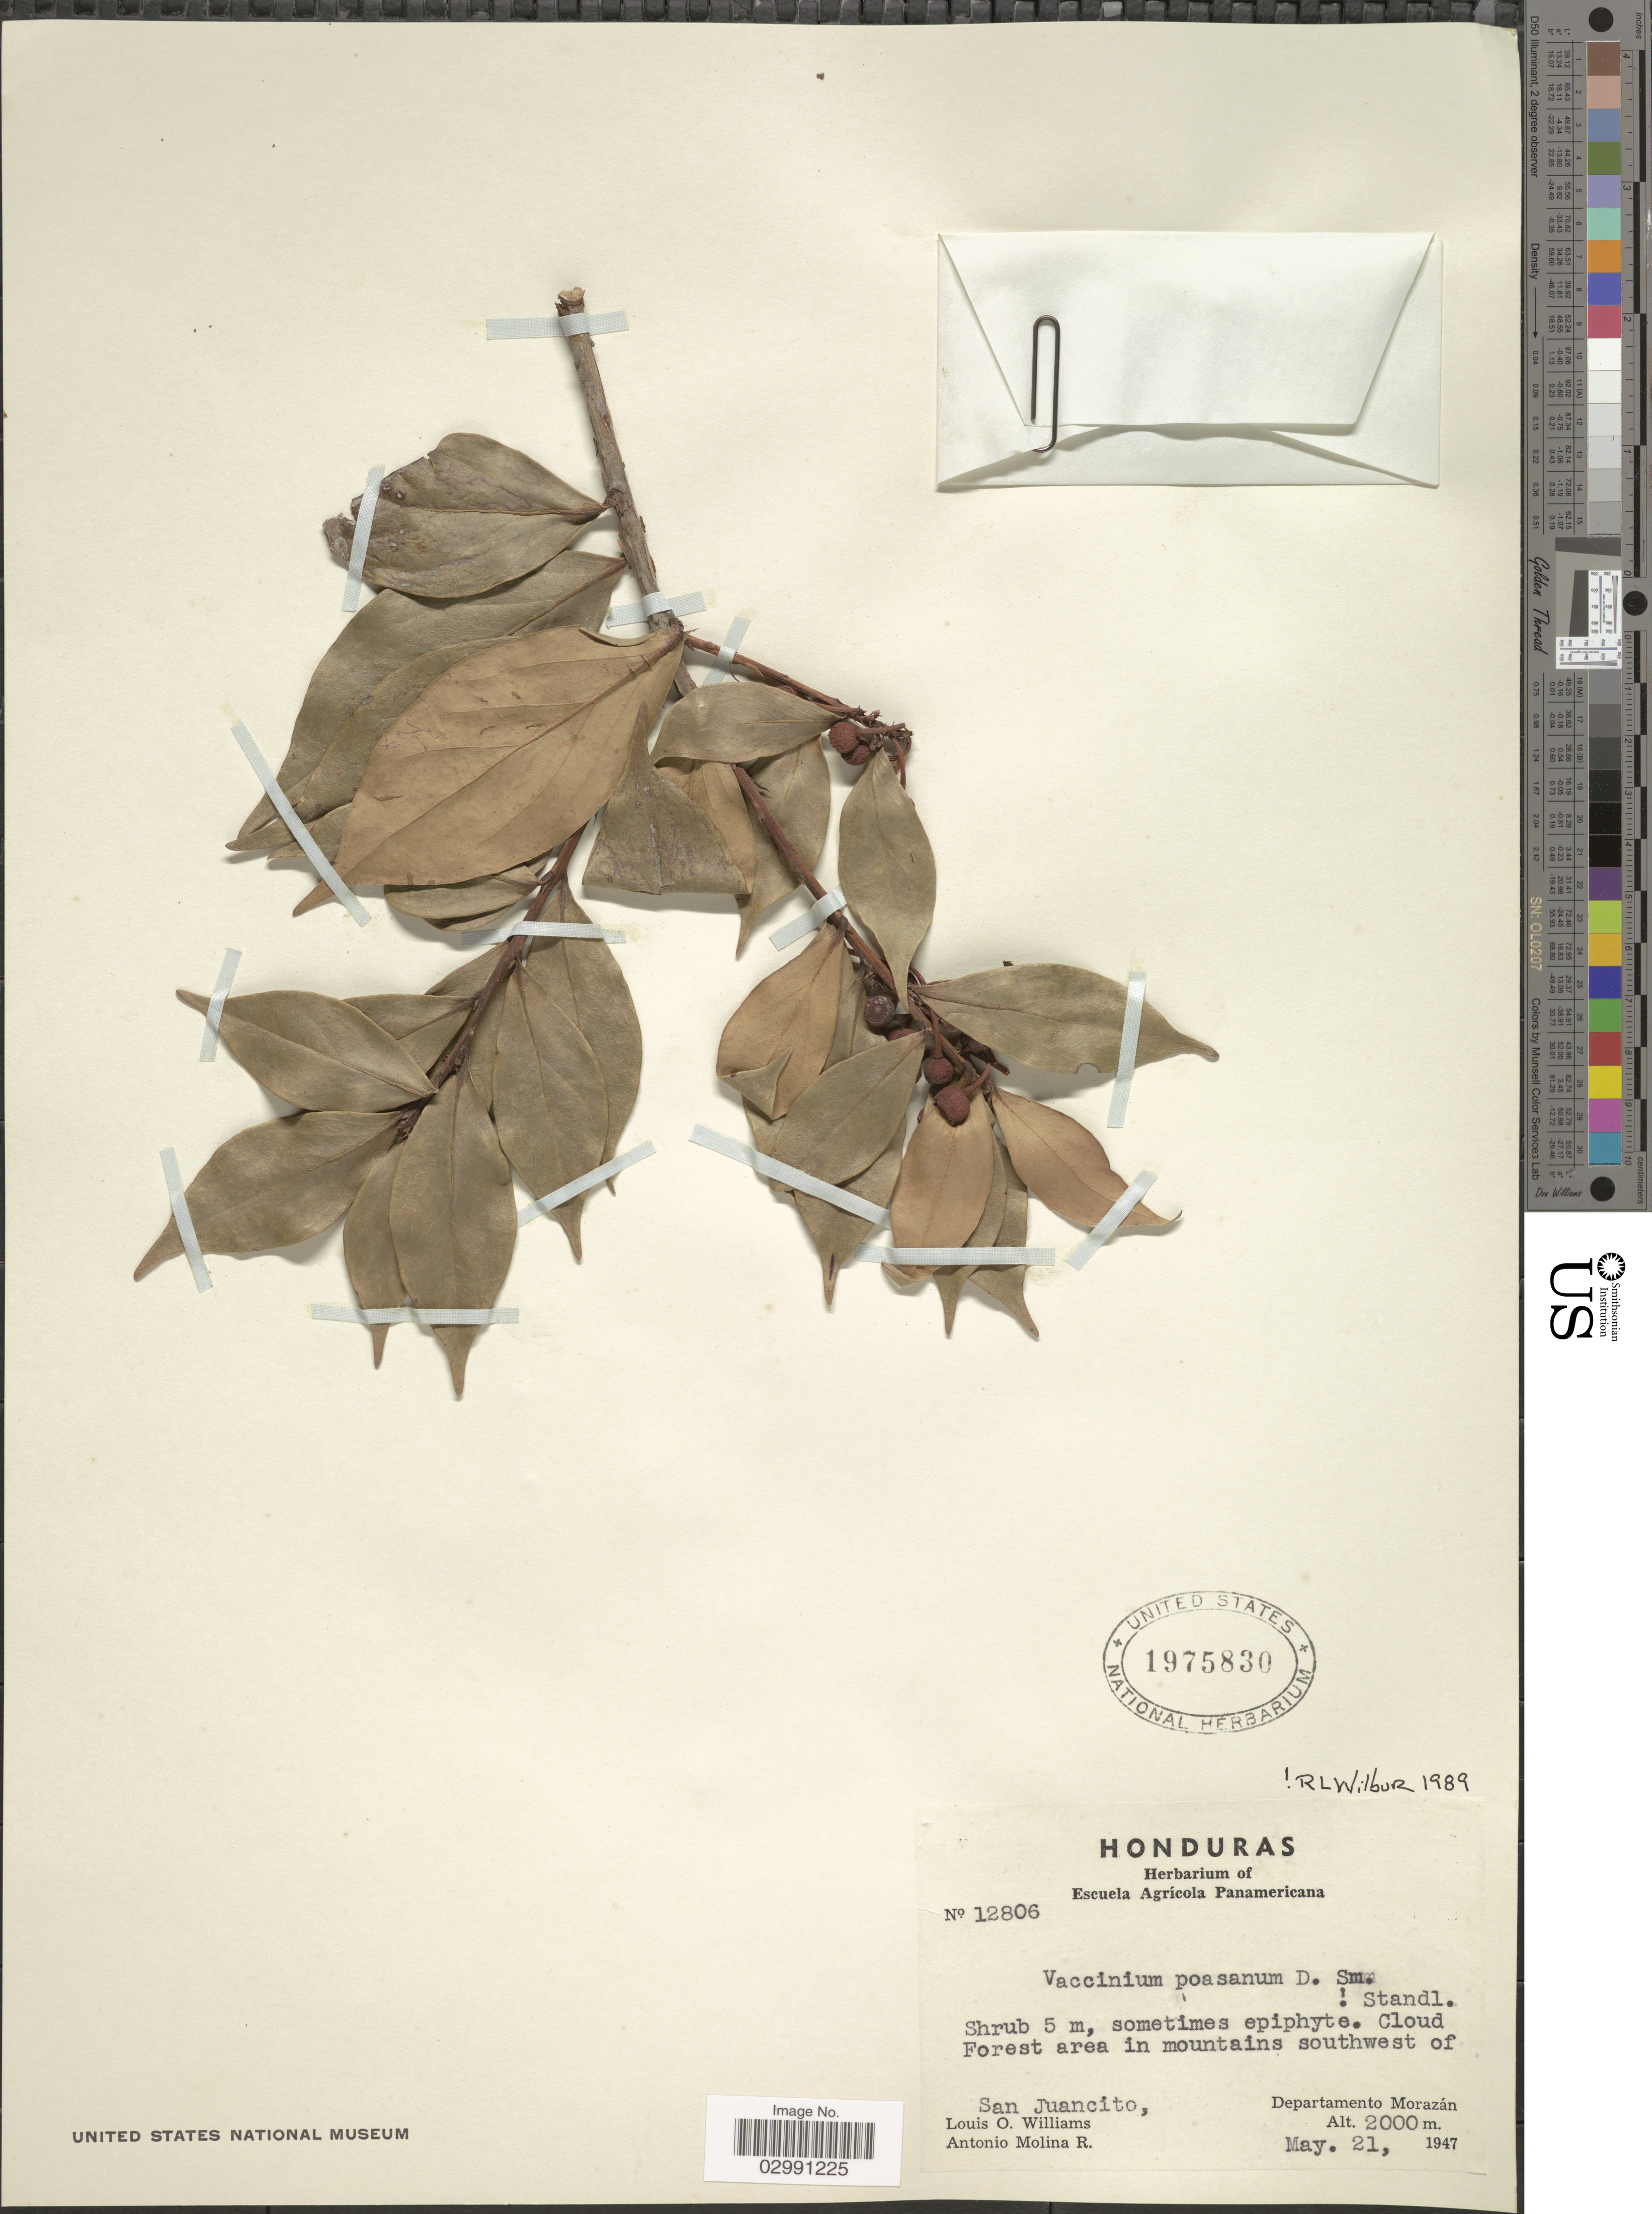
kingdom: Plantae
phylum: Tracheophyta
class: Magnoliopsida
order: Ericales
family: Ericaceae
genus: Vaccinium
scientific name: Vaccinium poasanum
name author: Donn. Sm.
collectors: L. O. Williams & A. Molina R.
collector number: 12806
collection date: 1947-05-21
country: Honduras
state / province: Fco. Morazán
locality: Cloud Forest area in mountains southwest of San Juancito, Departamento Morazán.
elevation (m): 2000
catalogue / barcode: US 1975830